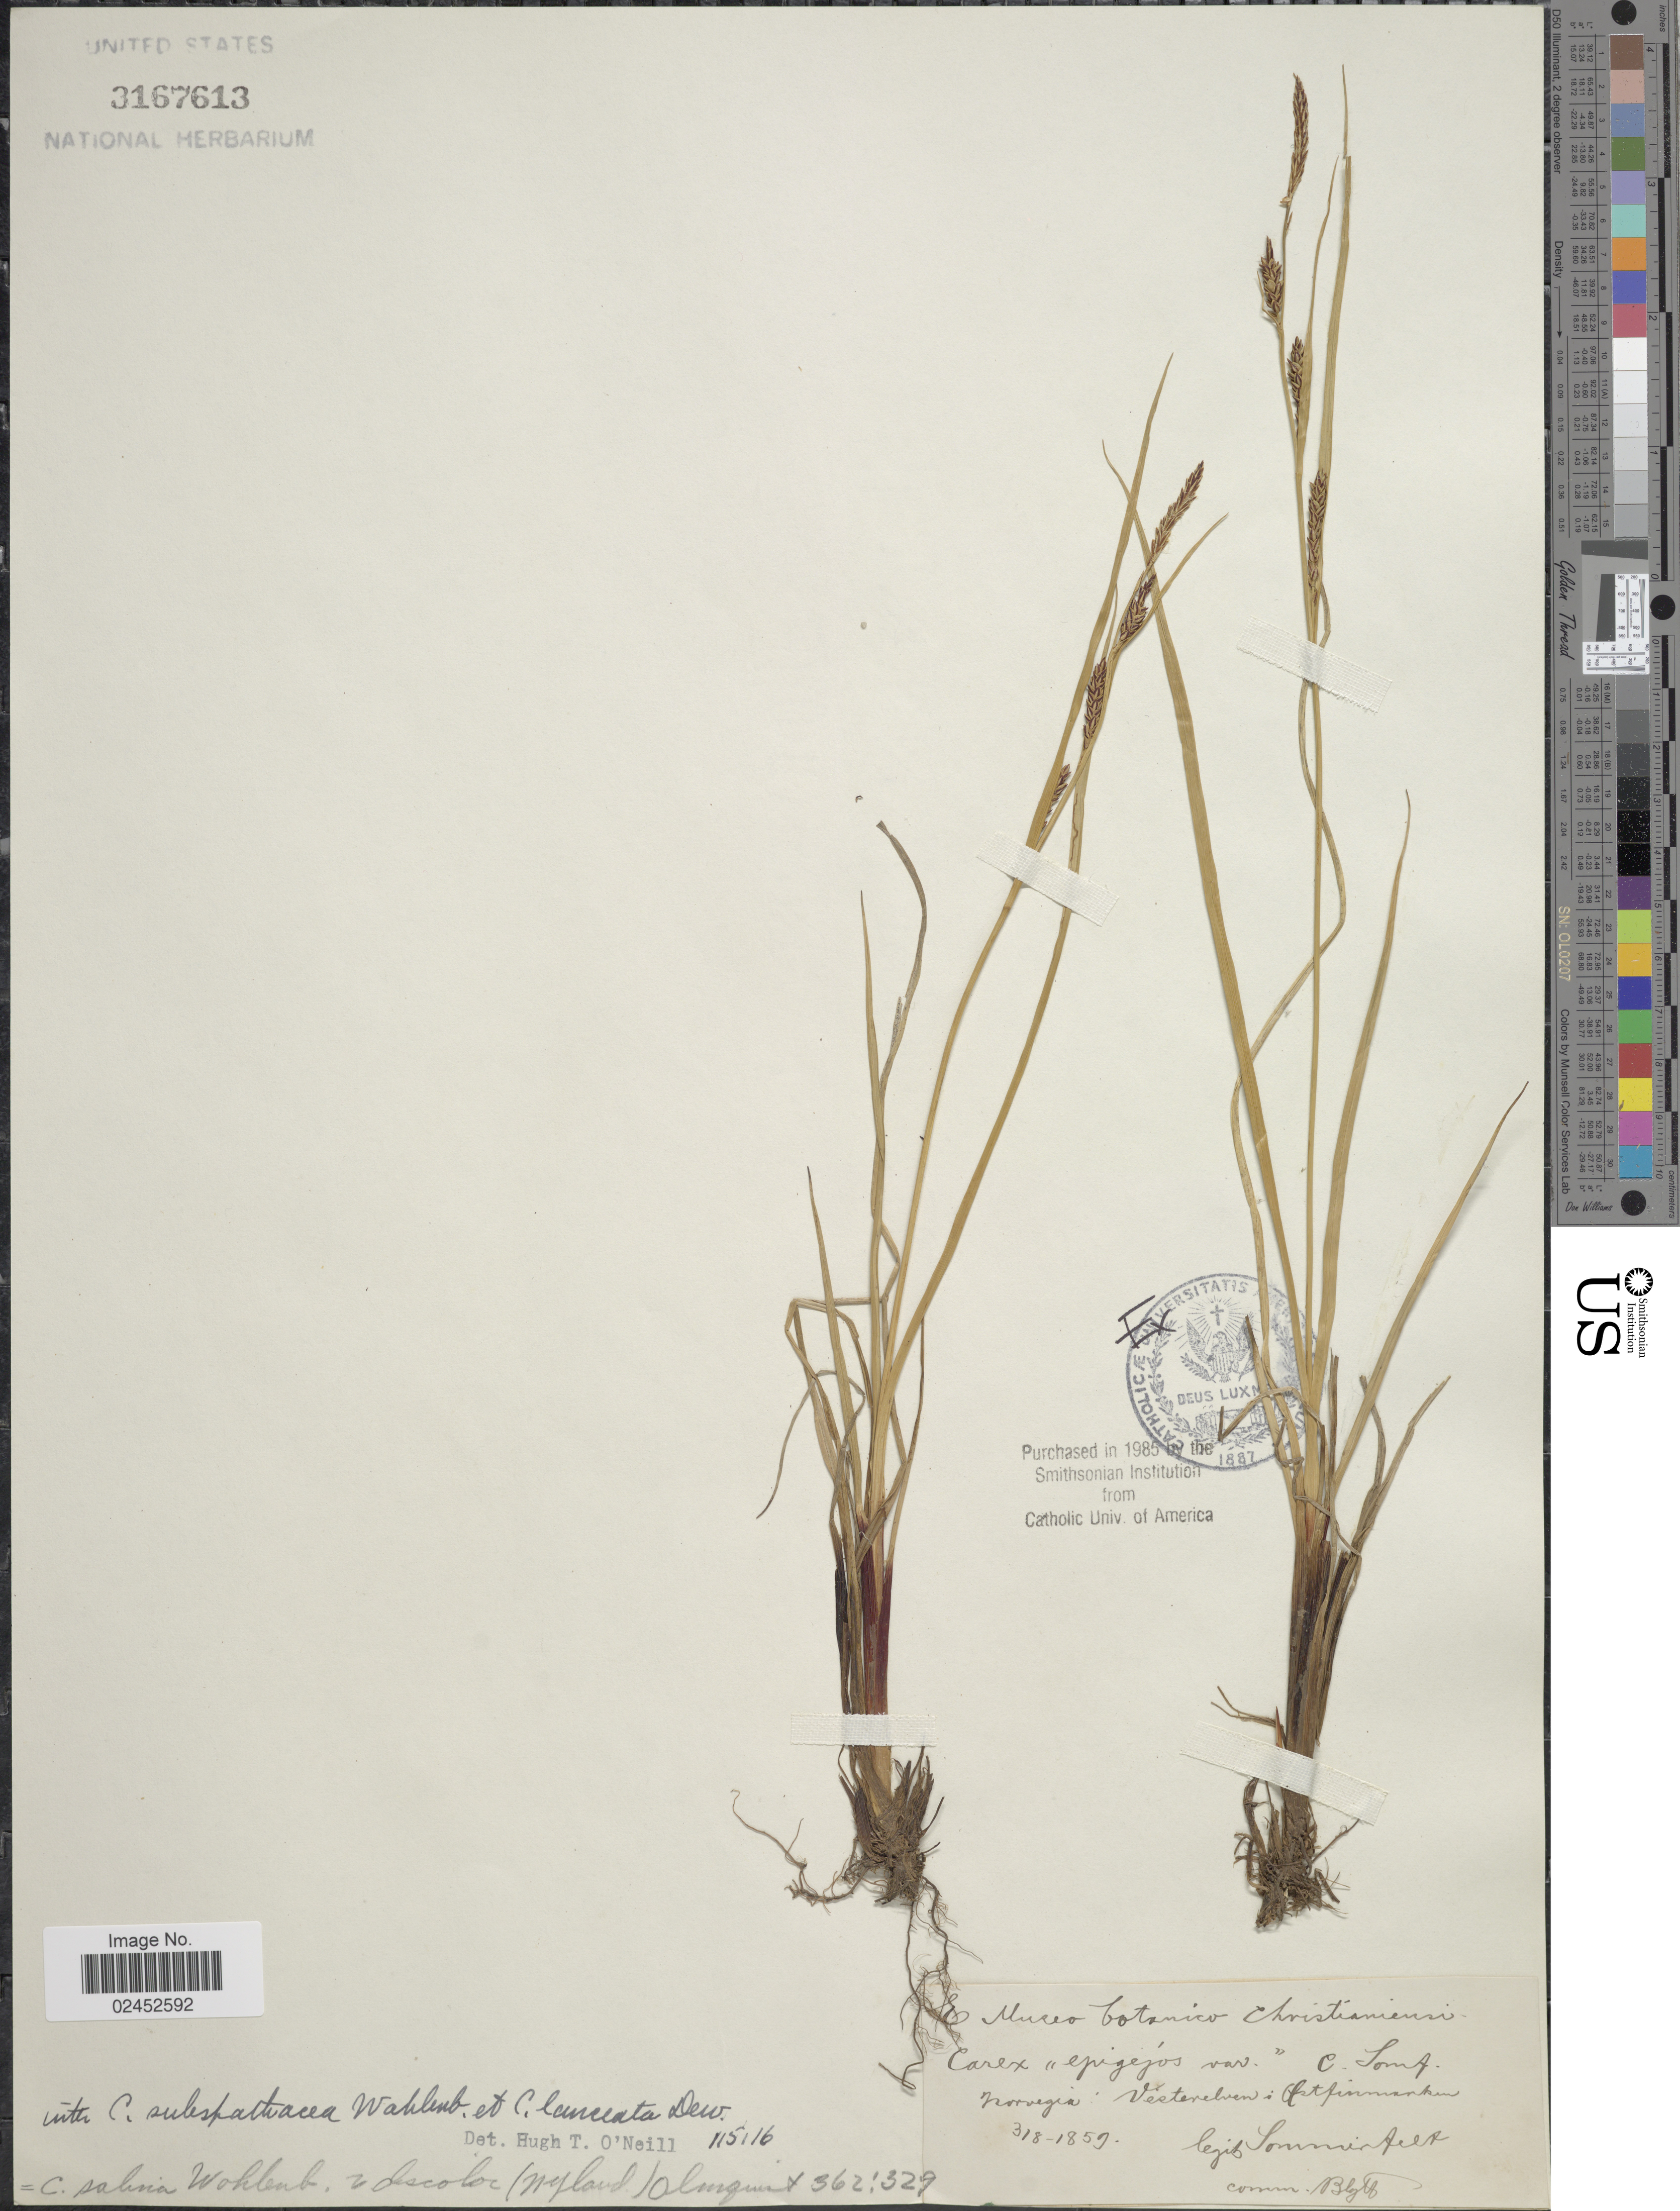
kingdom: Plantae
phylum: Tracheophyta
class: Liliopsida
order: Poales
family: Cyperaceae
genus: Carex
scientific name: Carex salina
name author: Wahlenb.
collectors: S. Sommerfelt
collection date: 1859-08-03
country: Norway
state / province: Finnmark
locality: Norvegia Vesterelven i Ostfinmarken.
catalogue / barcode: US 3167613